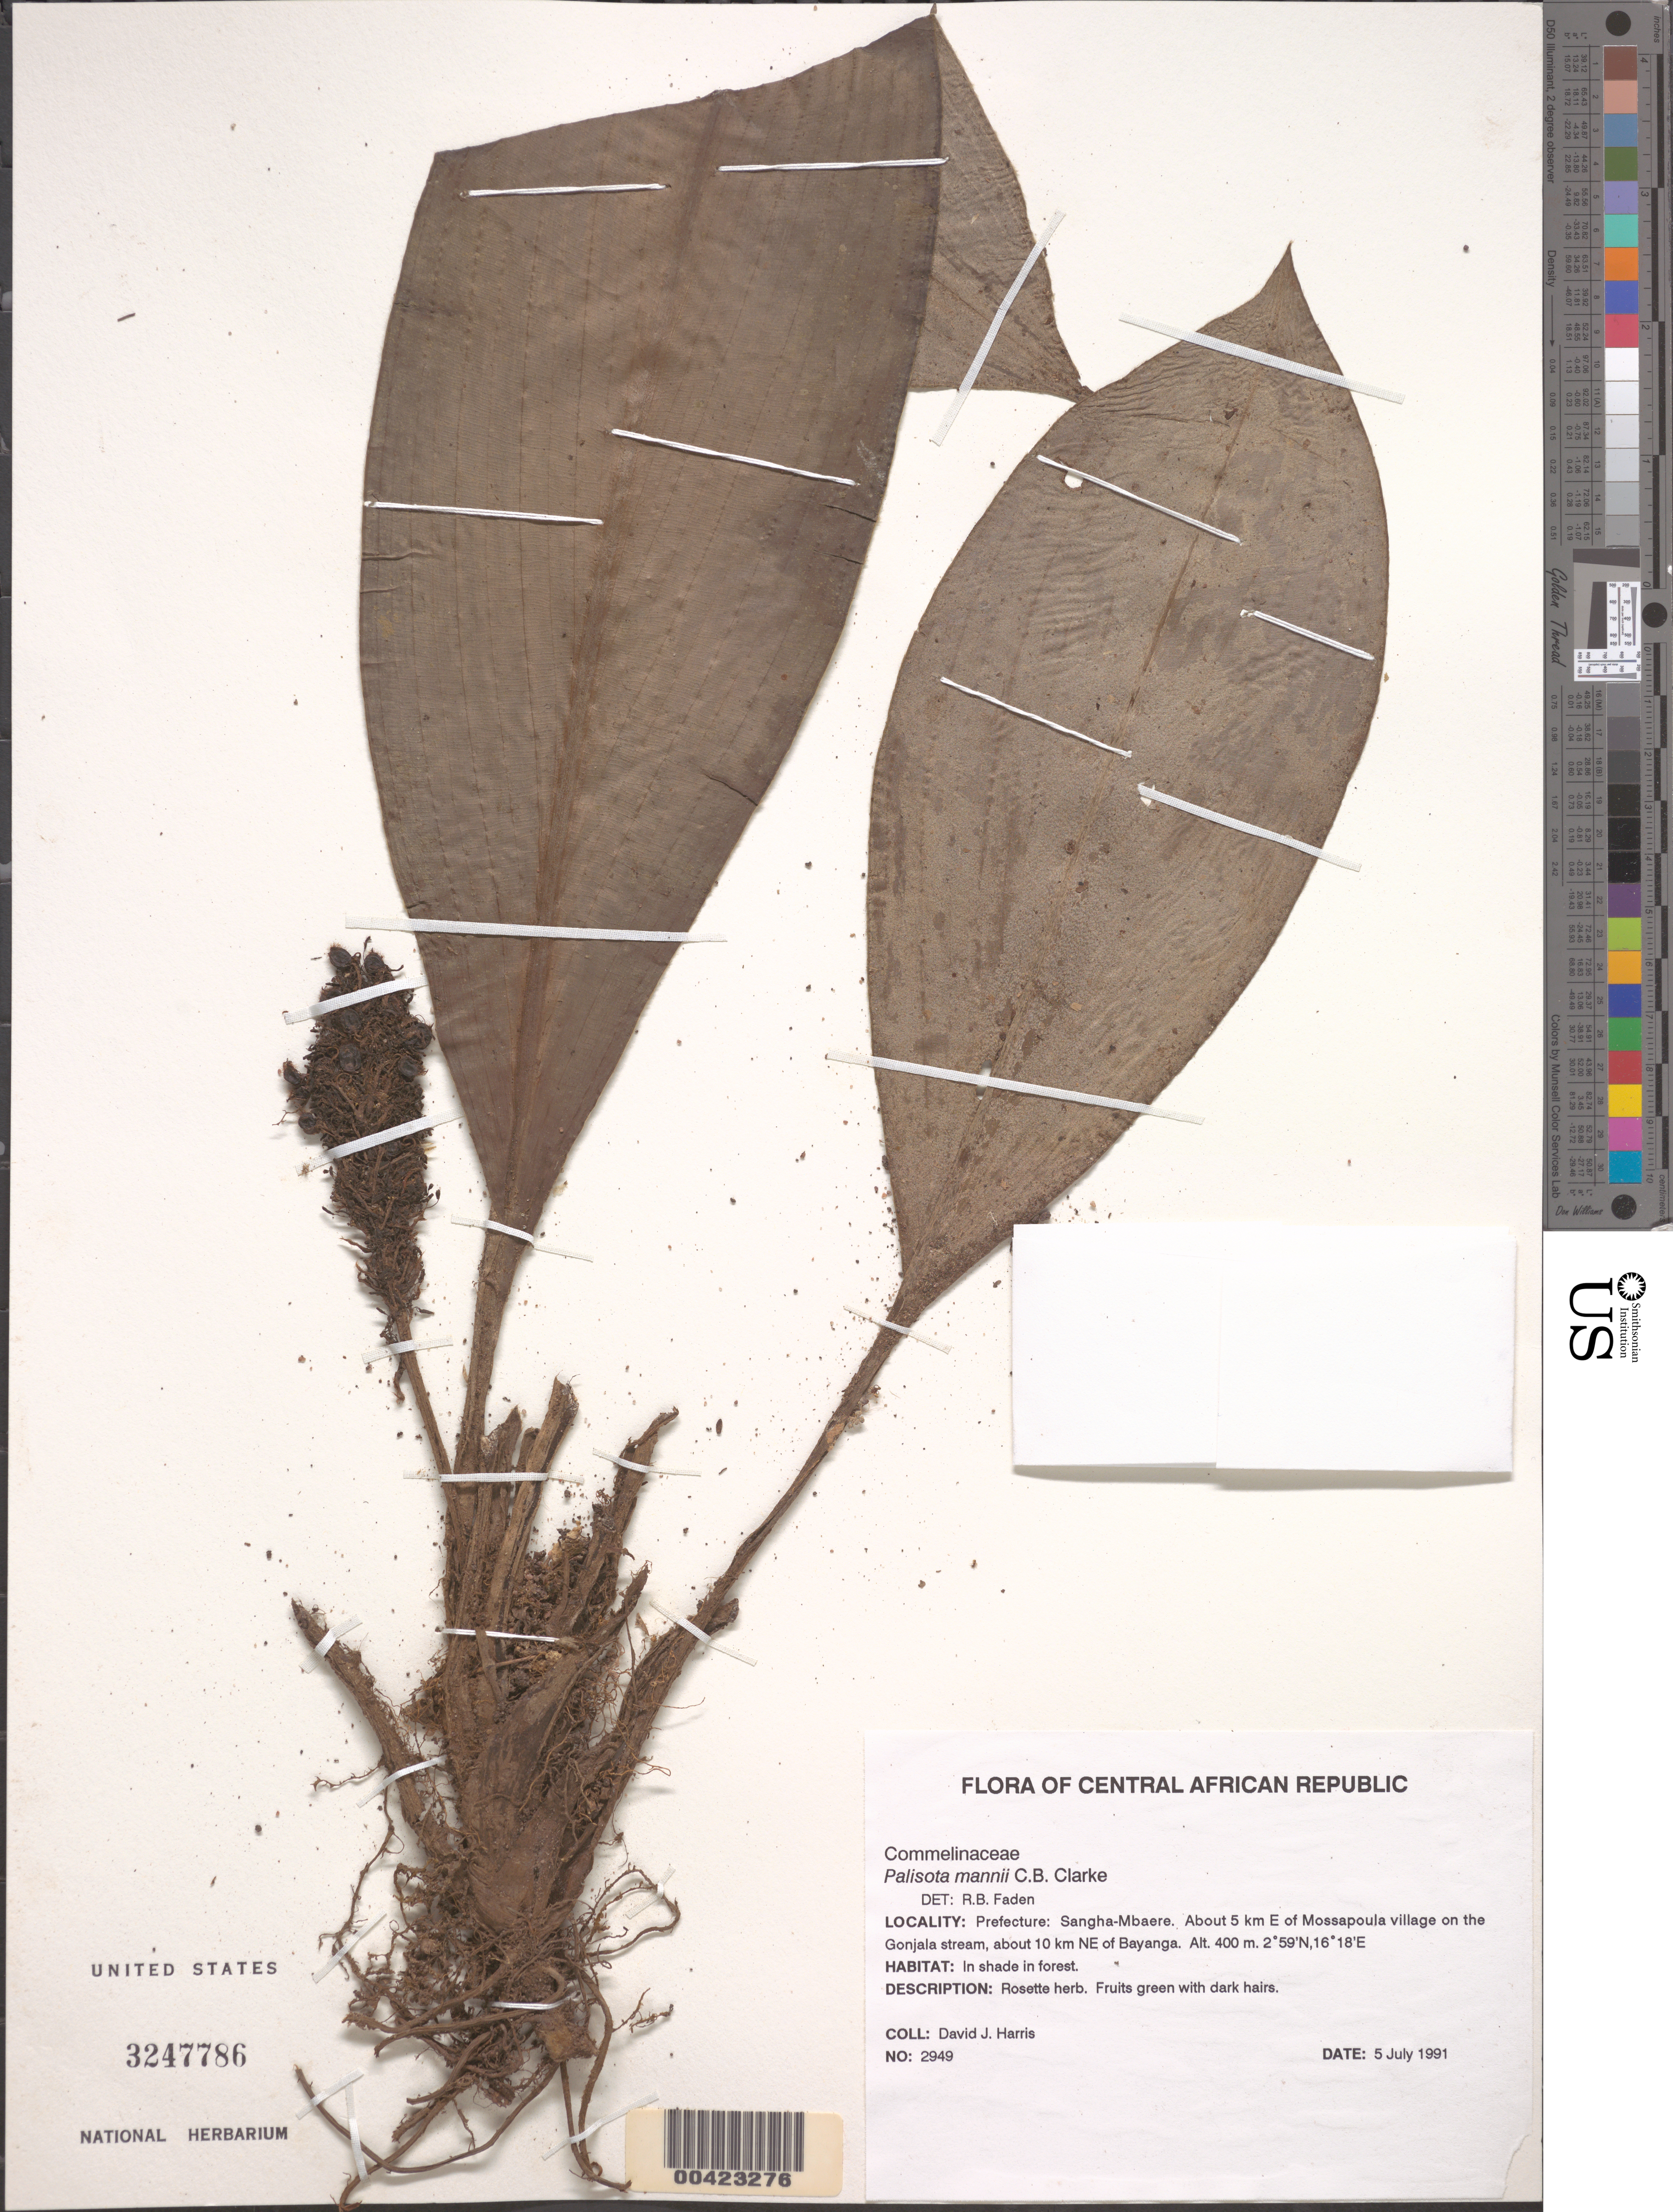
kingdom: Plantae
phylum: Tracheophyta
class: Liliopsida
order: Commelinales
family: Commelinaceae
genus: Palisota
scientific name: Palisota mannii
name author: C.B. Clarke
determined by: Faden, Robert B., (US), Smithsonian Institution - National Museum of Natural History (UNITED STATES)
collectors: D. J. Harris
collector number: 2949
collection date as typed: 05 Jul 1991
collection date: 1991-07-05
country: Central African Republic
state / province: Sangha-Mbaere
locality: Sangha-mbaere, E of Mossapoula village on Gonjala stream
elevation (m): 400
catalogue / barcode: US 3247786